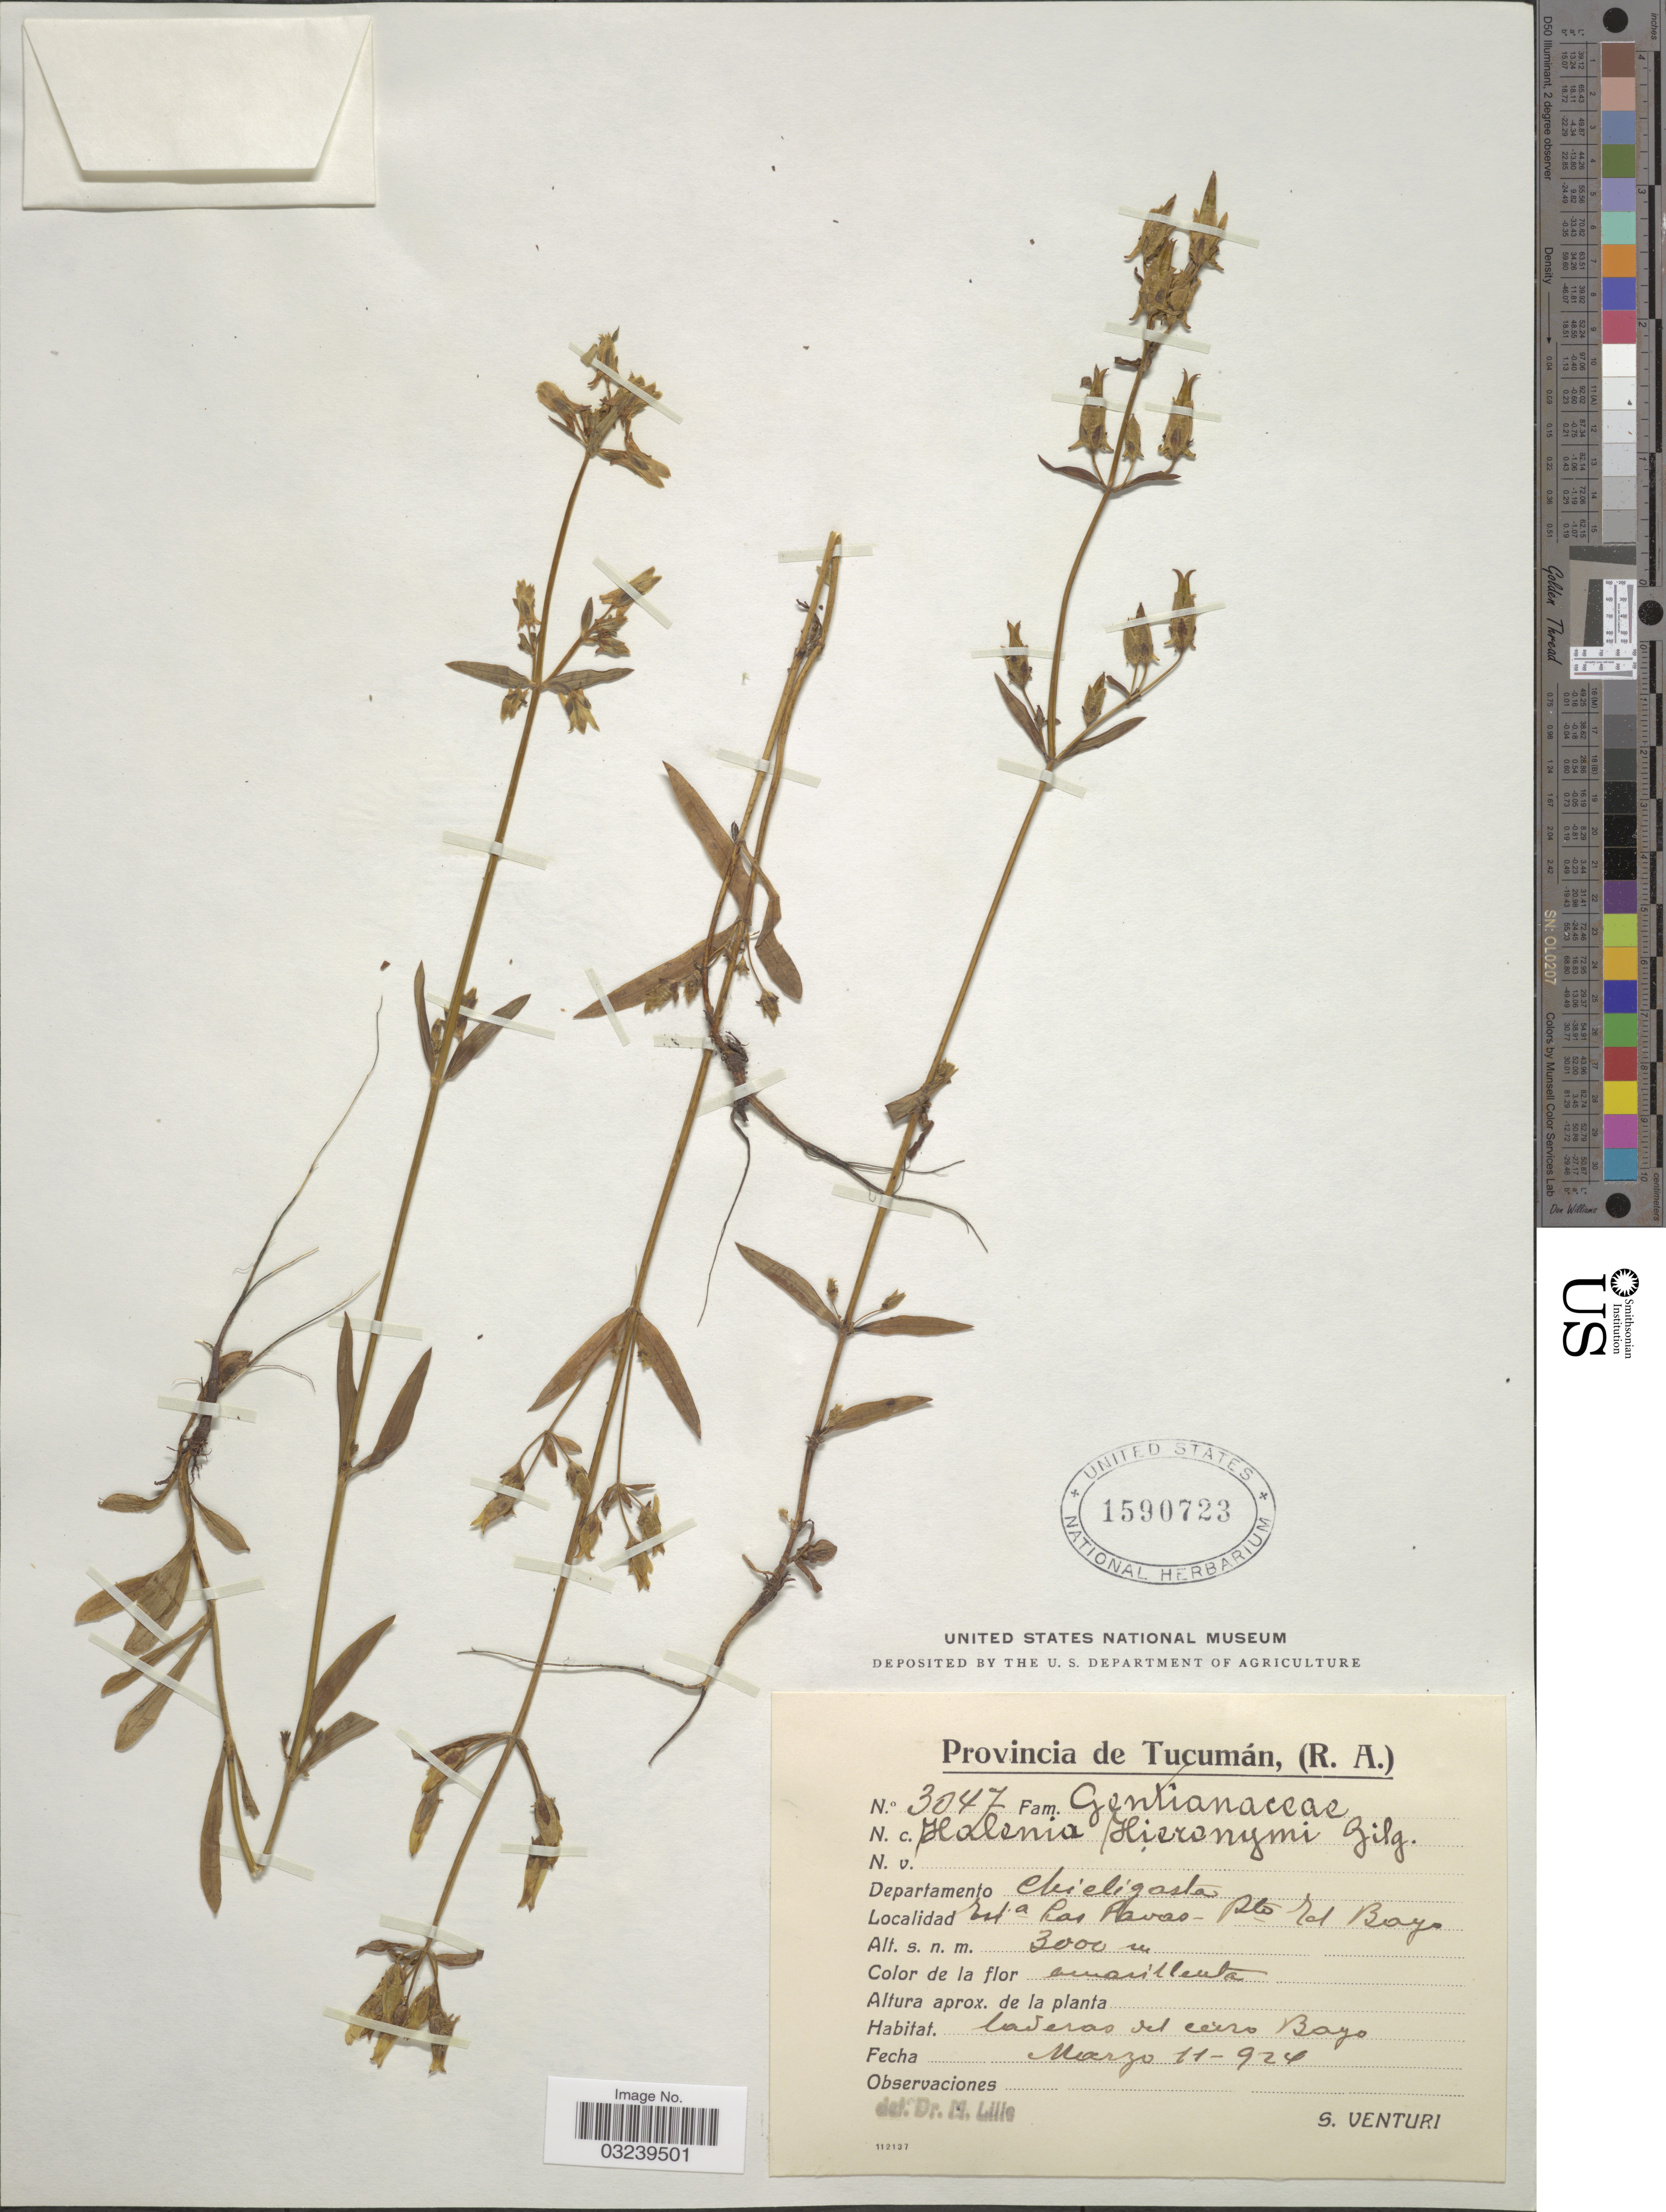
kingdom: Plantae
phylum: Tracheophyta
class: Magnoliopsida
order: Gentianales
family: Gentianaceae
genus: Halenia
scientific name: Halenia hieronymi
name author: Gilg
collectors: S. Venturi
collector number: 3047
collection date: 1924-03-11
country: Argentina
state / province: Tucuman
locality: Provincia de Tucumán, (R.A.) Departamento Chicligasta, Esta. Las Pavas, Pto El Bayo.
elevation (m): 3000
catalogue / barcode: US 1590723